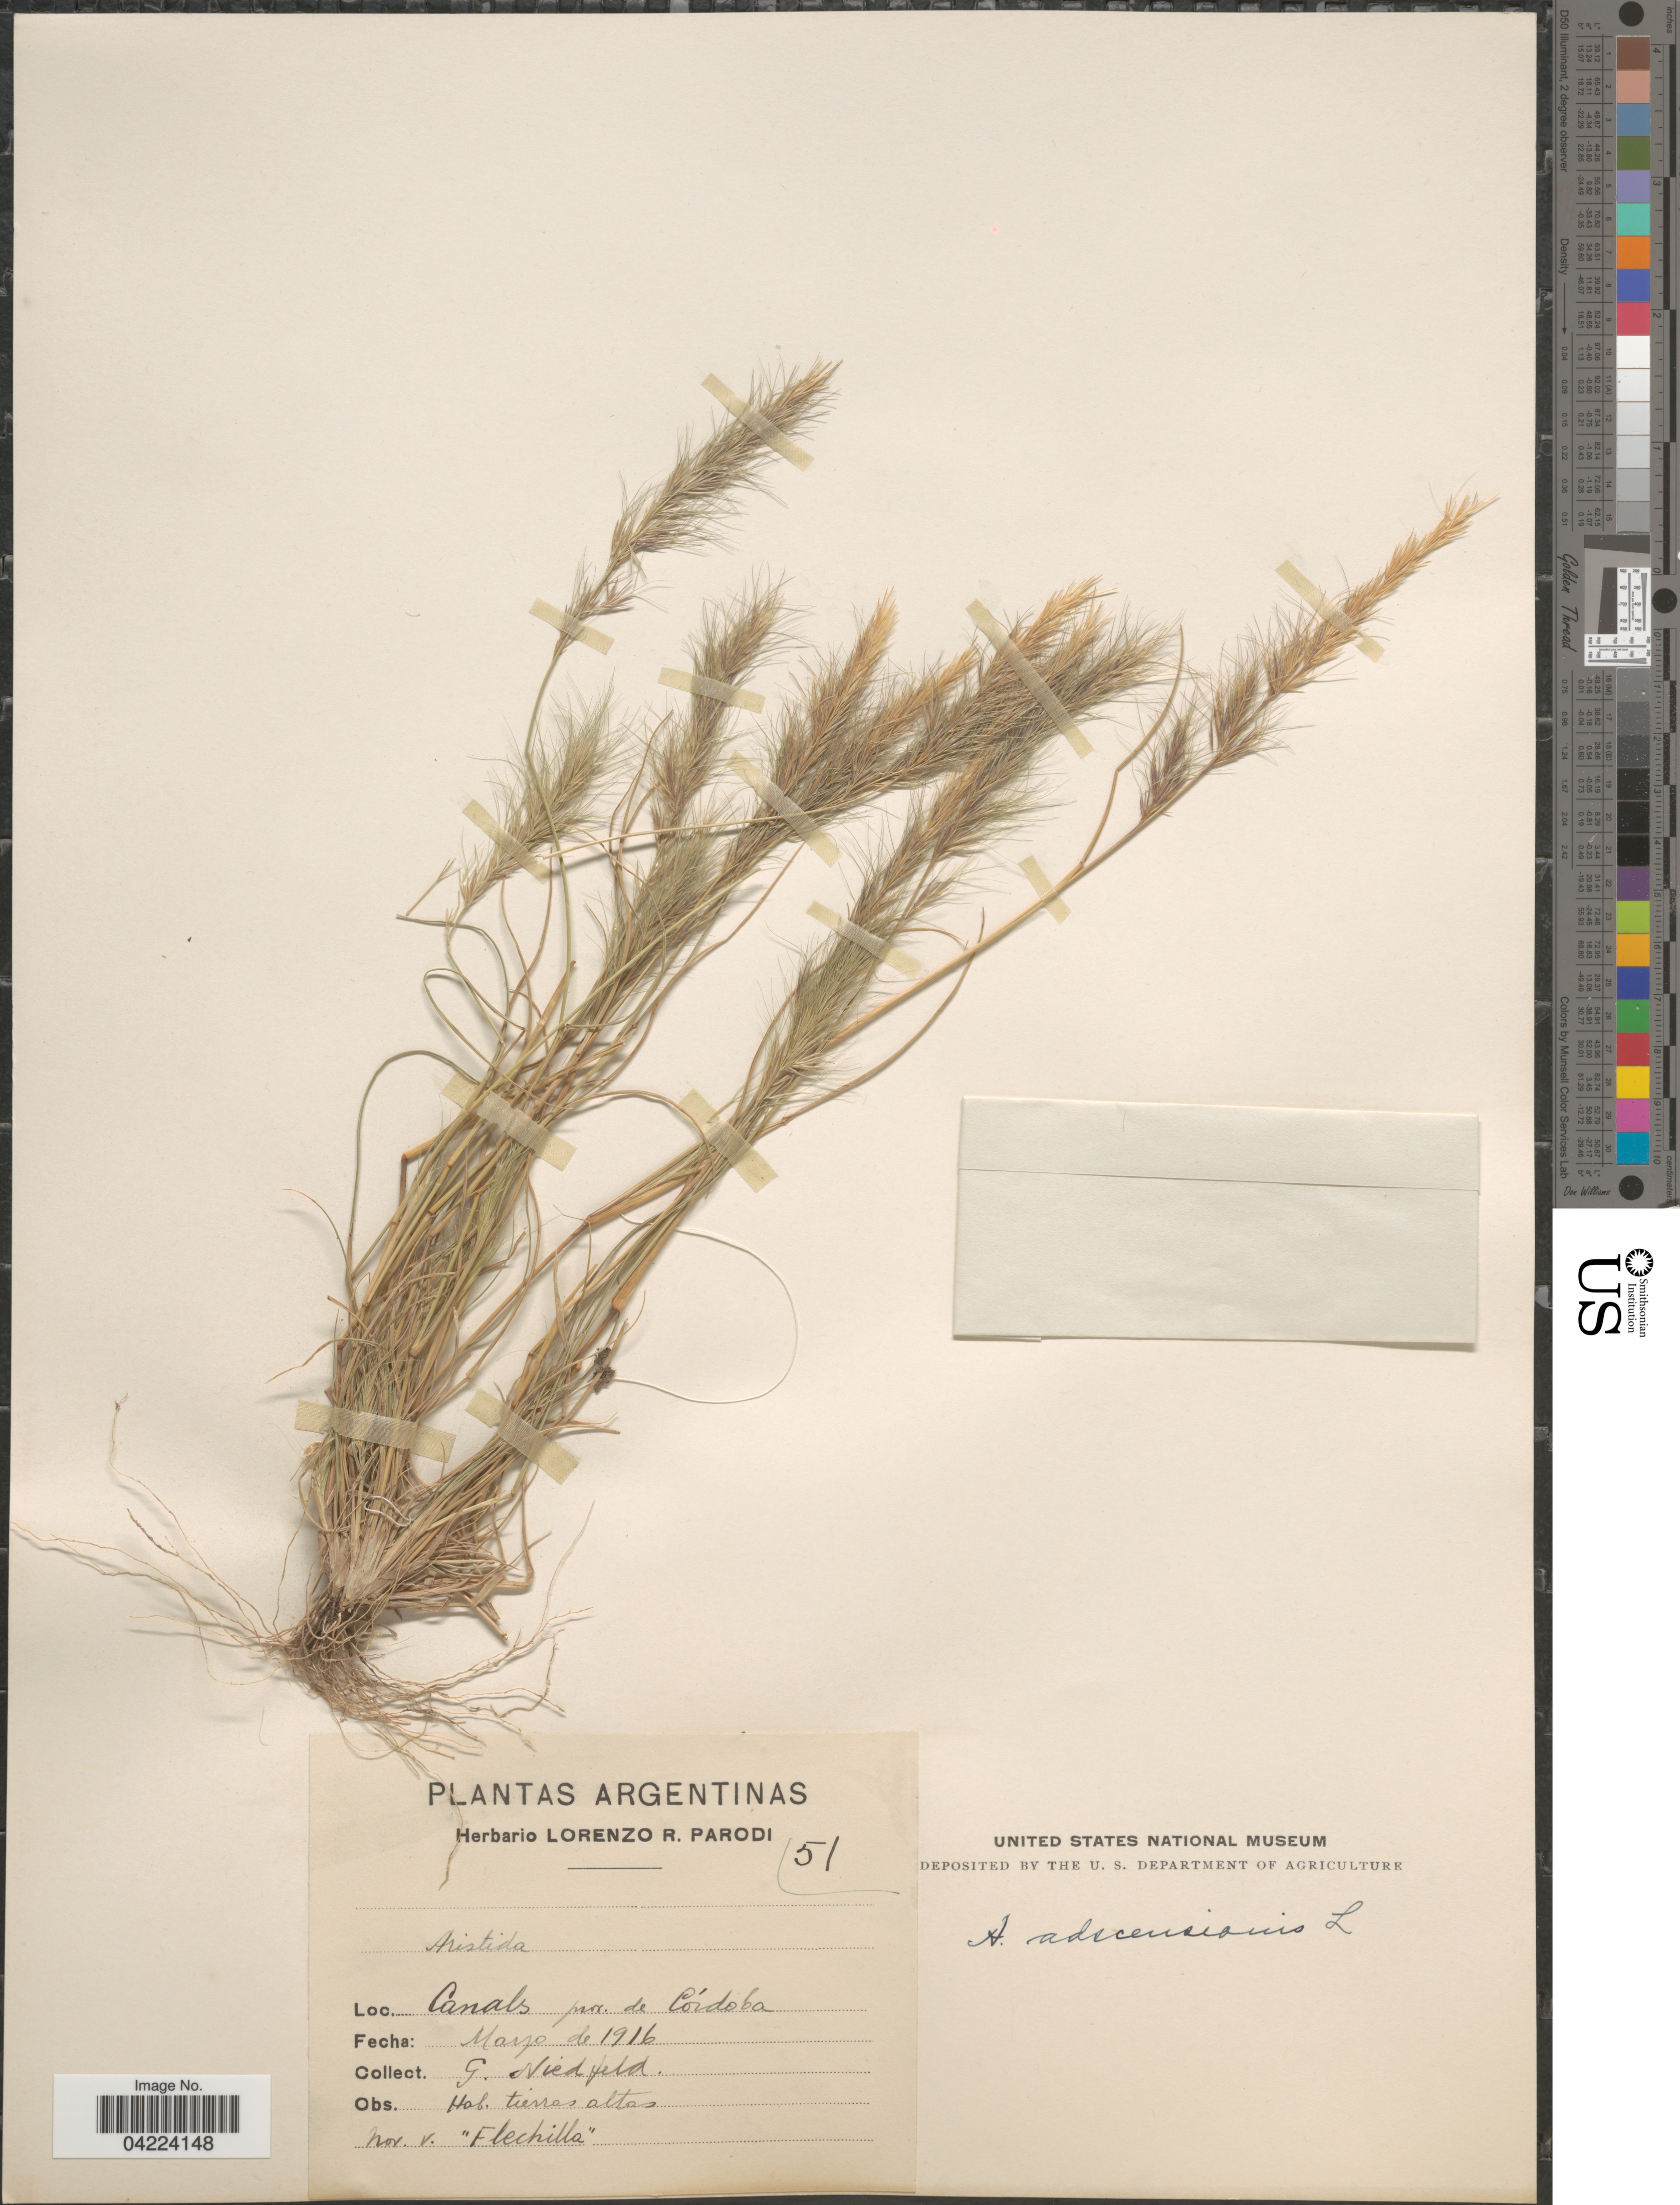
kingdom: Plantae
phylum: Tracheophyta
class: Liliopsida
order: Poales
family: Poaceae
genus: Aristida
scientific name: Aristida adscensionis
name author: L.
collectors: G. Niedfeld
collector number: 51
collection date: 1916-03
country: Argentina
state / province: Cordoba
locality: Canals.